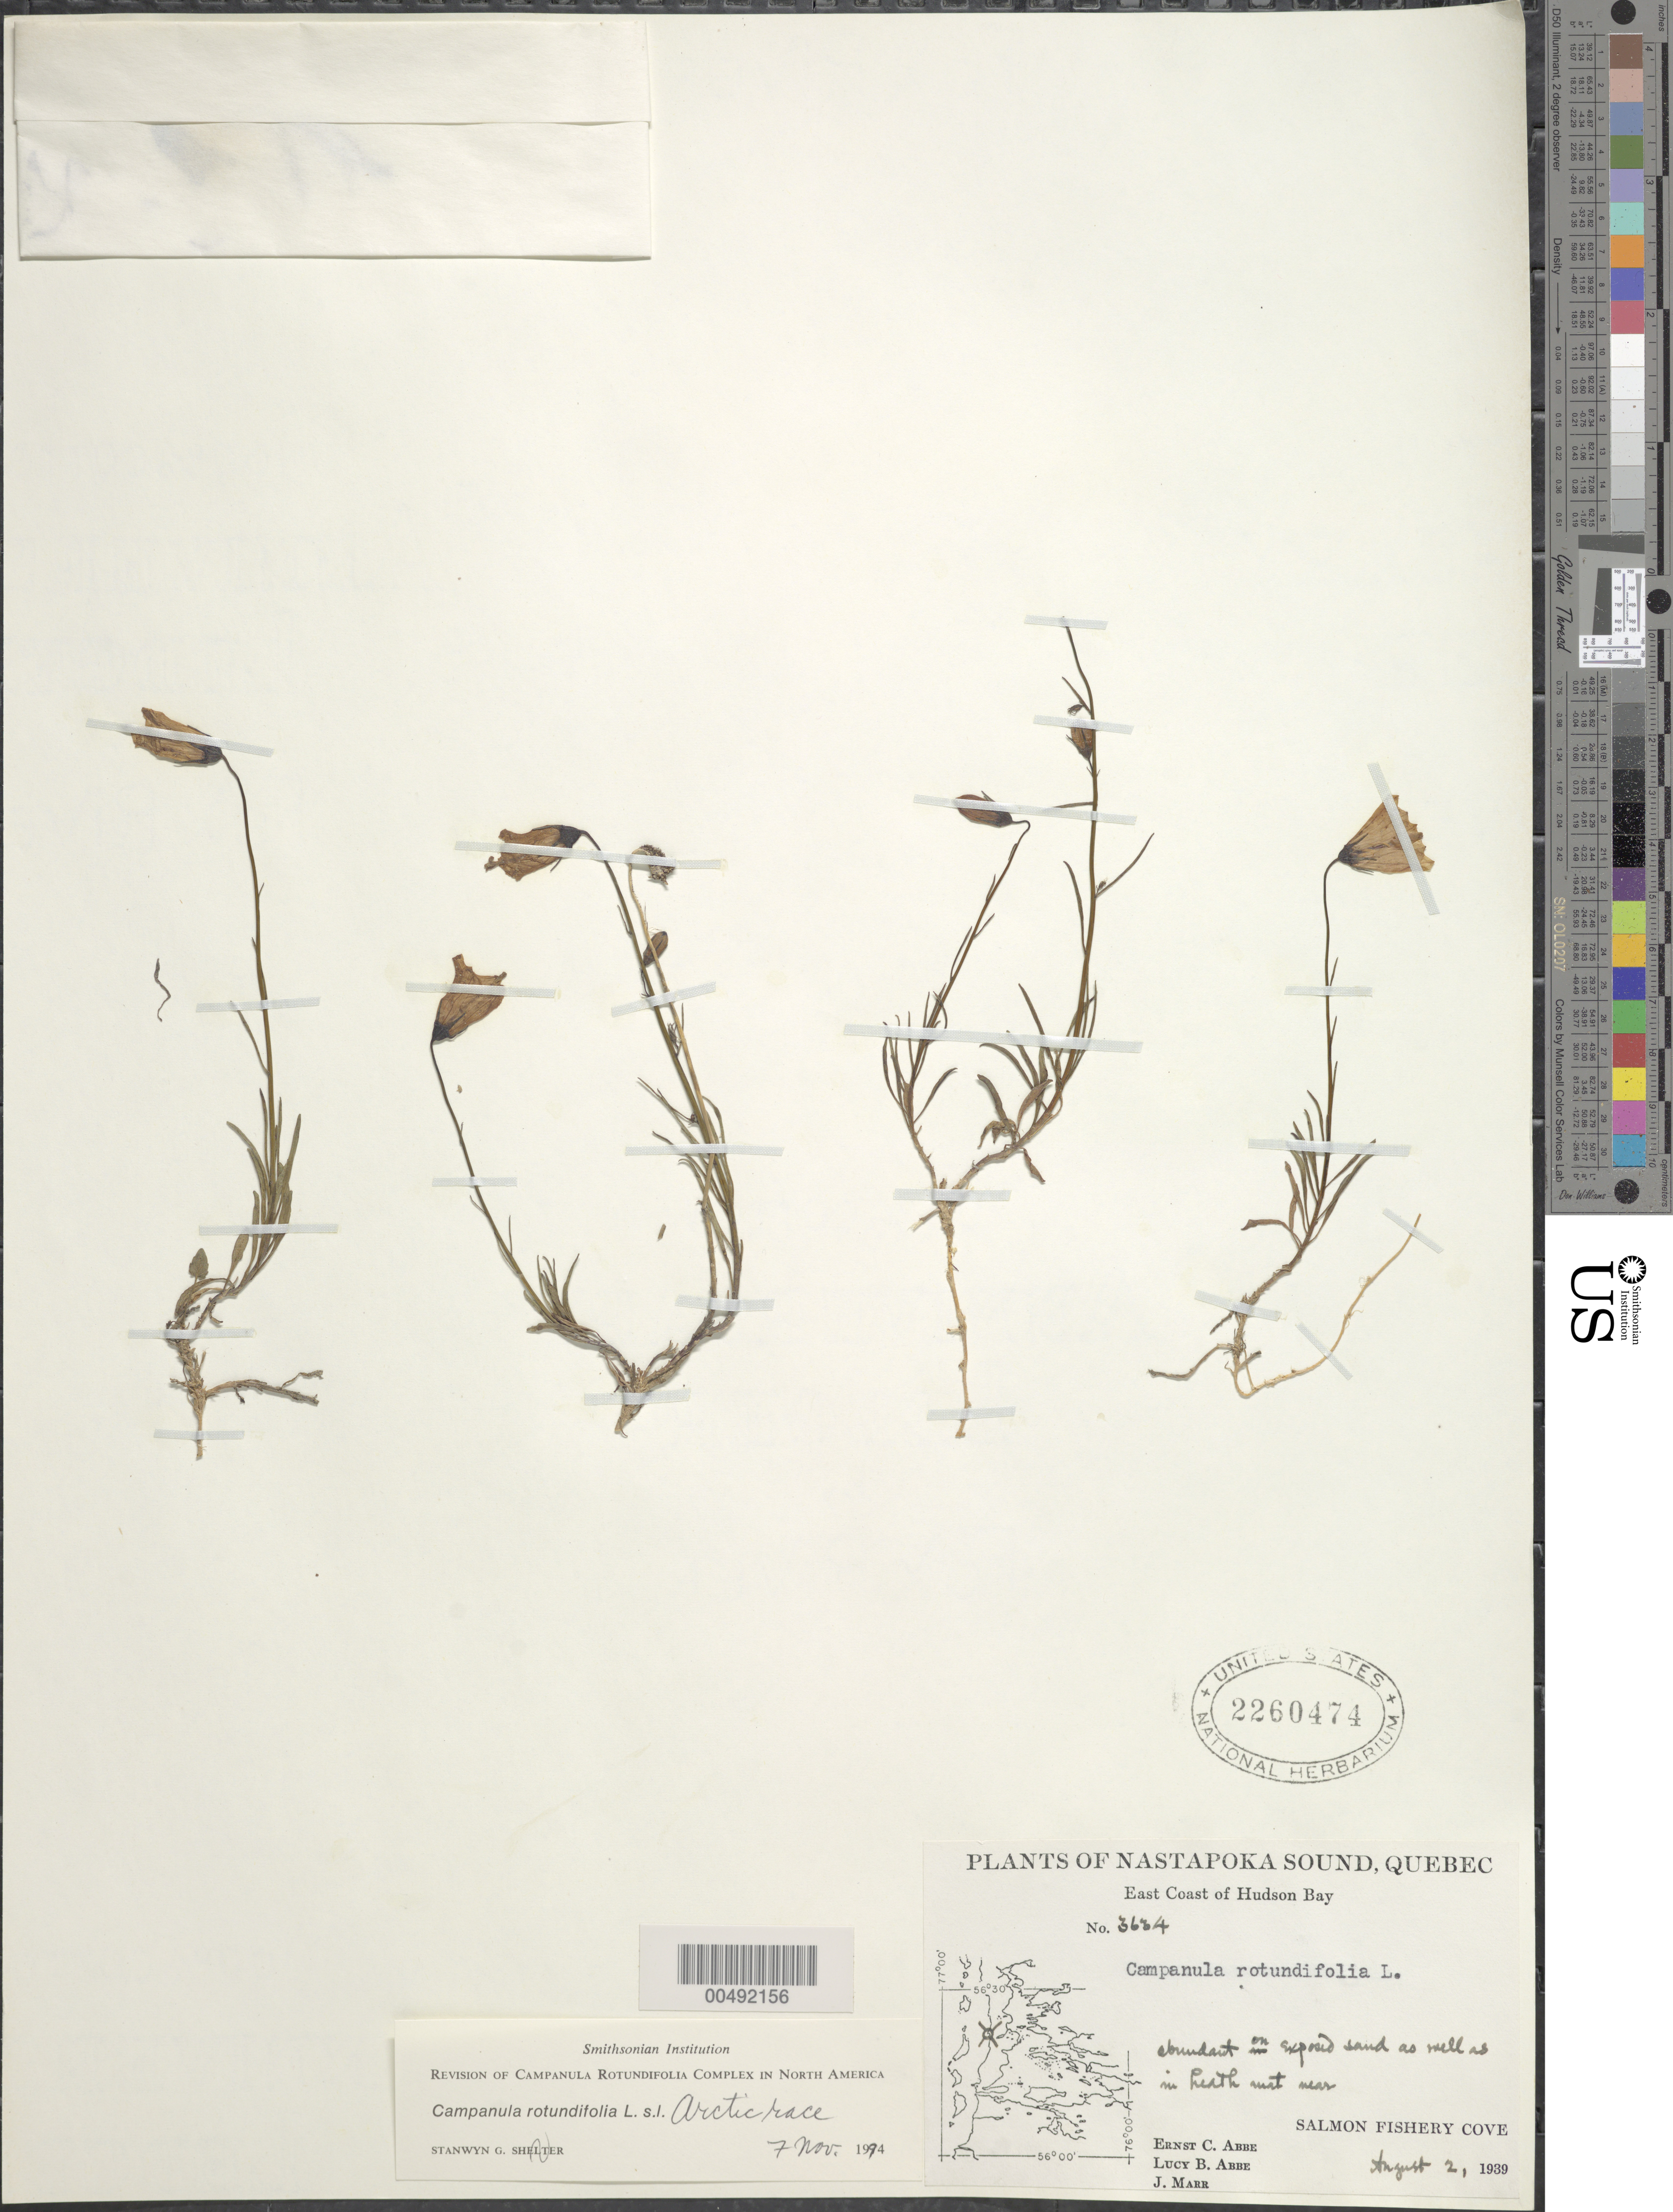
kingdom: Plantae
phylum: Tracheophyta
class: Magnoliopsida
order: Asterales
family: Campanulaceae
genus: Campanula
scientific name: Campanula rotundifolia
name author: L.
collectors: E. C. Abbe, L. B. Abbe & J. Marr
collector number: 3634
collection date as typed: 02 Aug 1939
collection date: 1939-08-02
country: Canada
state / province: Quebec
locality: Nastapoka Sound, East Coast of Hudson Bay, near Salmon Fishery Cove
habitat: exposed sand as well as in heath mat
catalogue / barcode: US 2260474